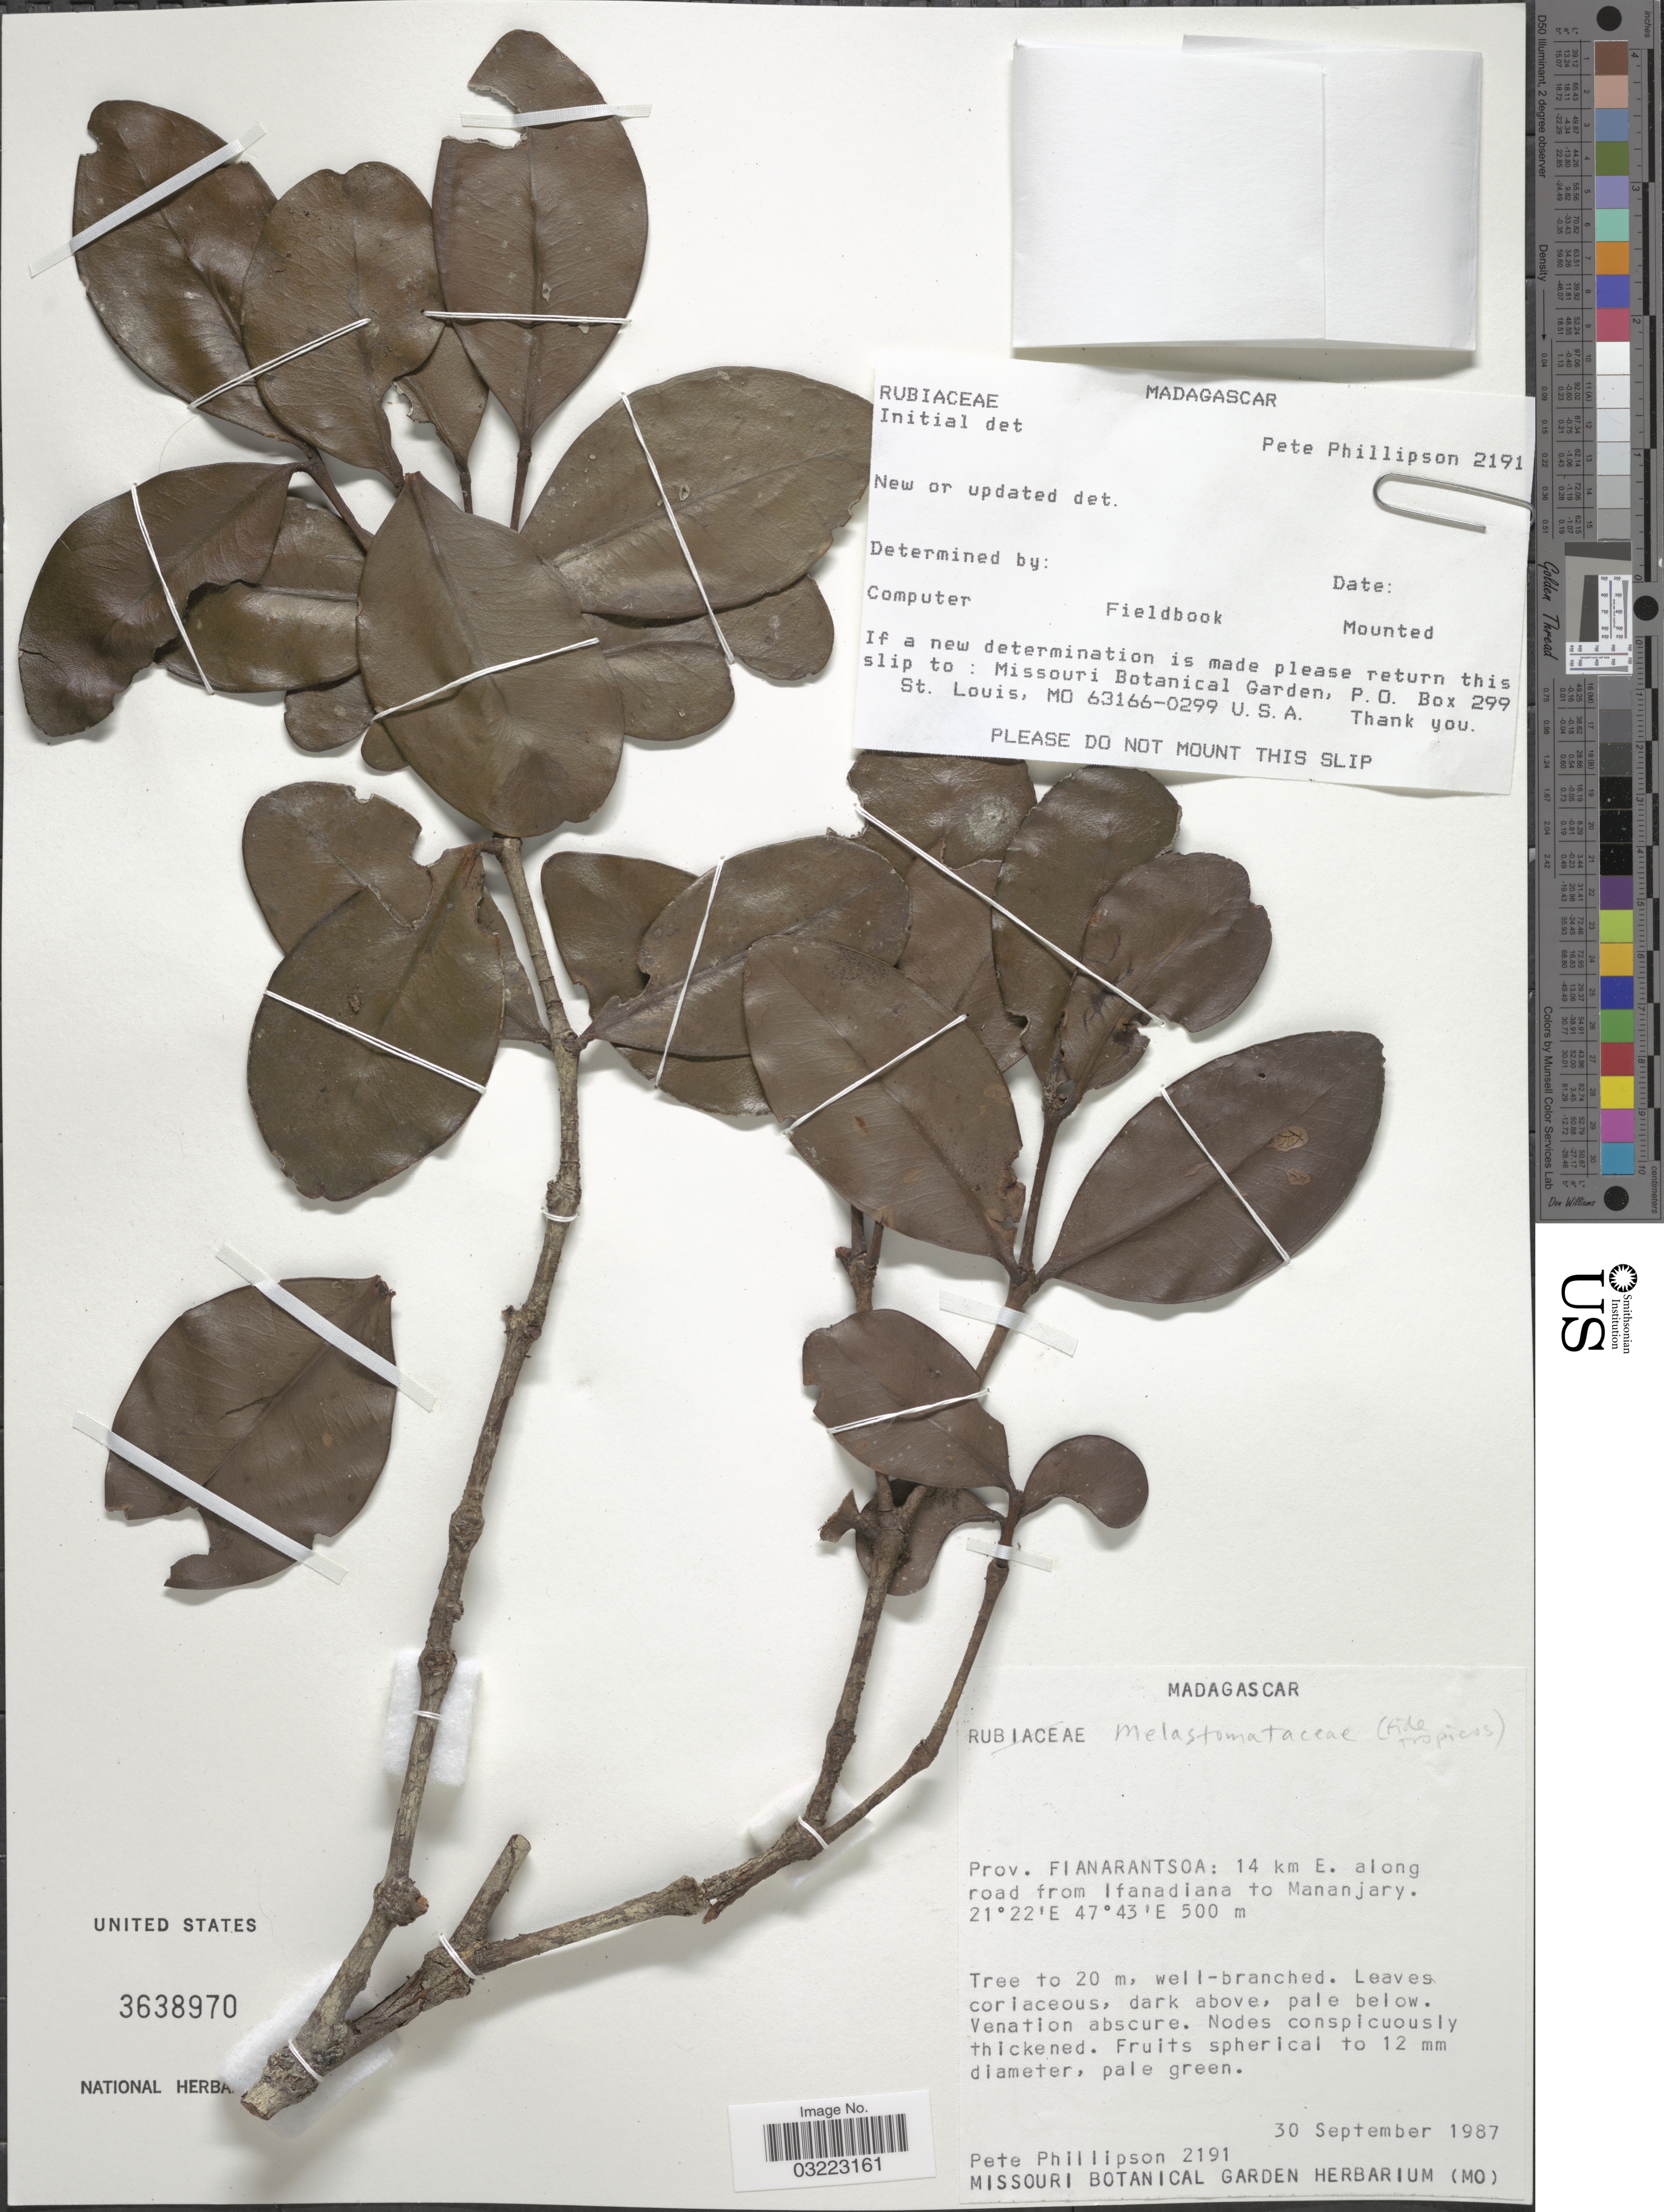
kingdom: Plantae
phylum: Tracheophyta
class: Magnoliopsida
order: Myrtales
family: Melastomataceae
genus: Memecylon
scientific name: Memecylon sp.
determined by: Lucas, E.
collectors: P. B. Phillipson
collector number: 2191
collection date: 1987-09-30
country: Madagascar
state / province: Vatovavy Fitovinany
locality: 14 km E. along road from Ifanadiana to Mananjary.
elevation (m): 500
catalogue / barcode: US 3638970